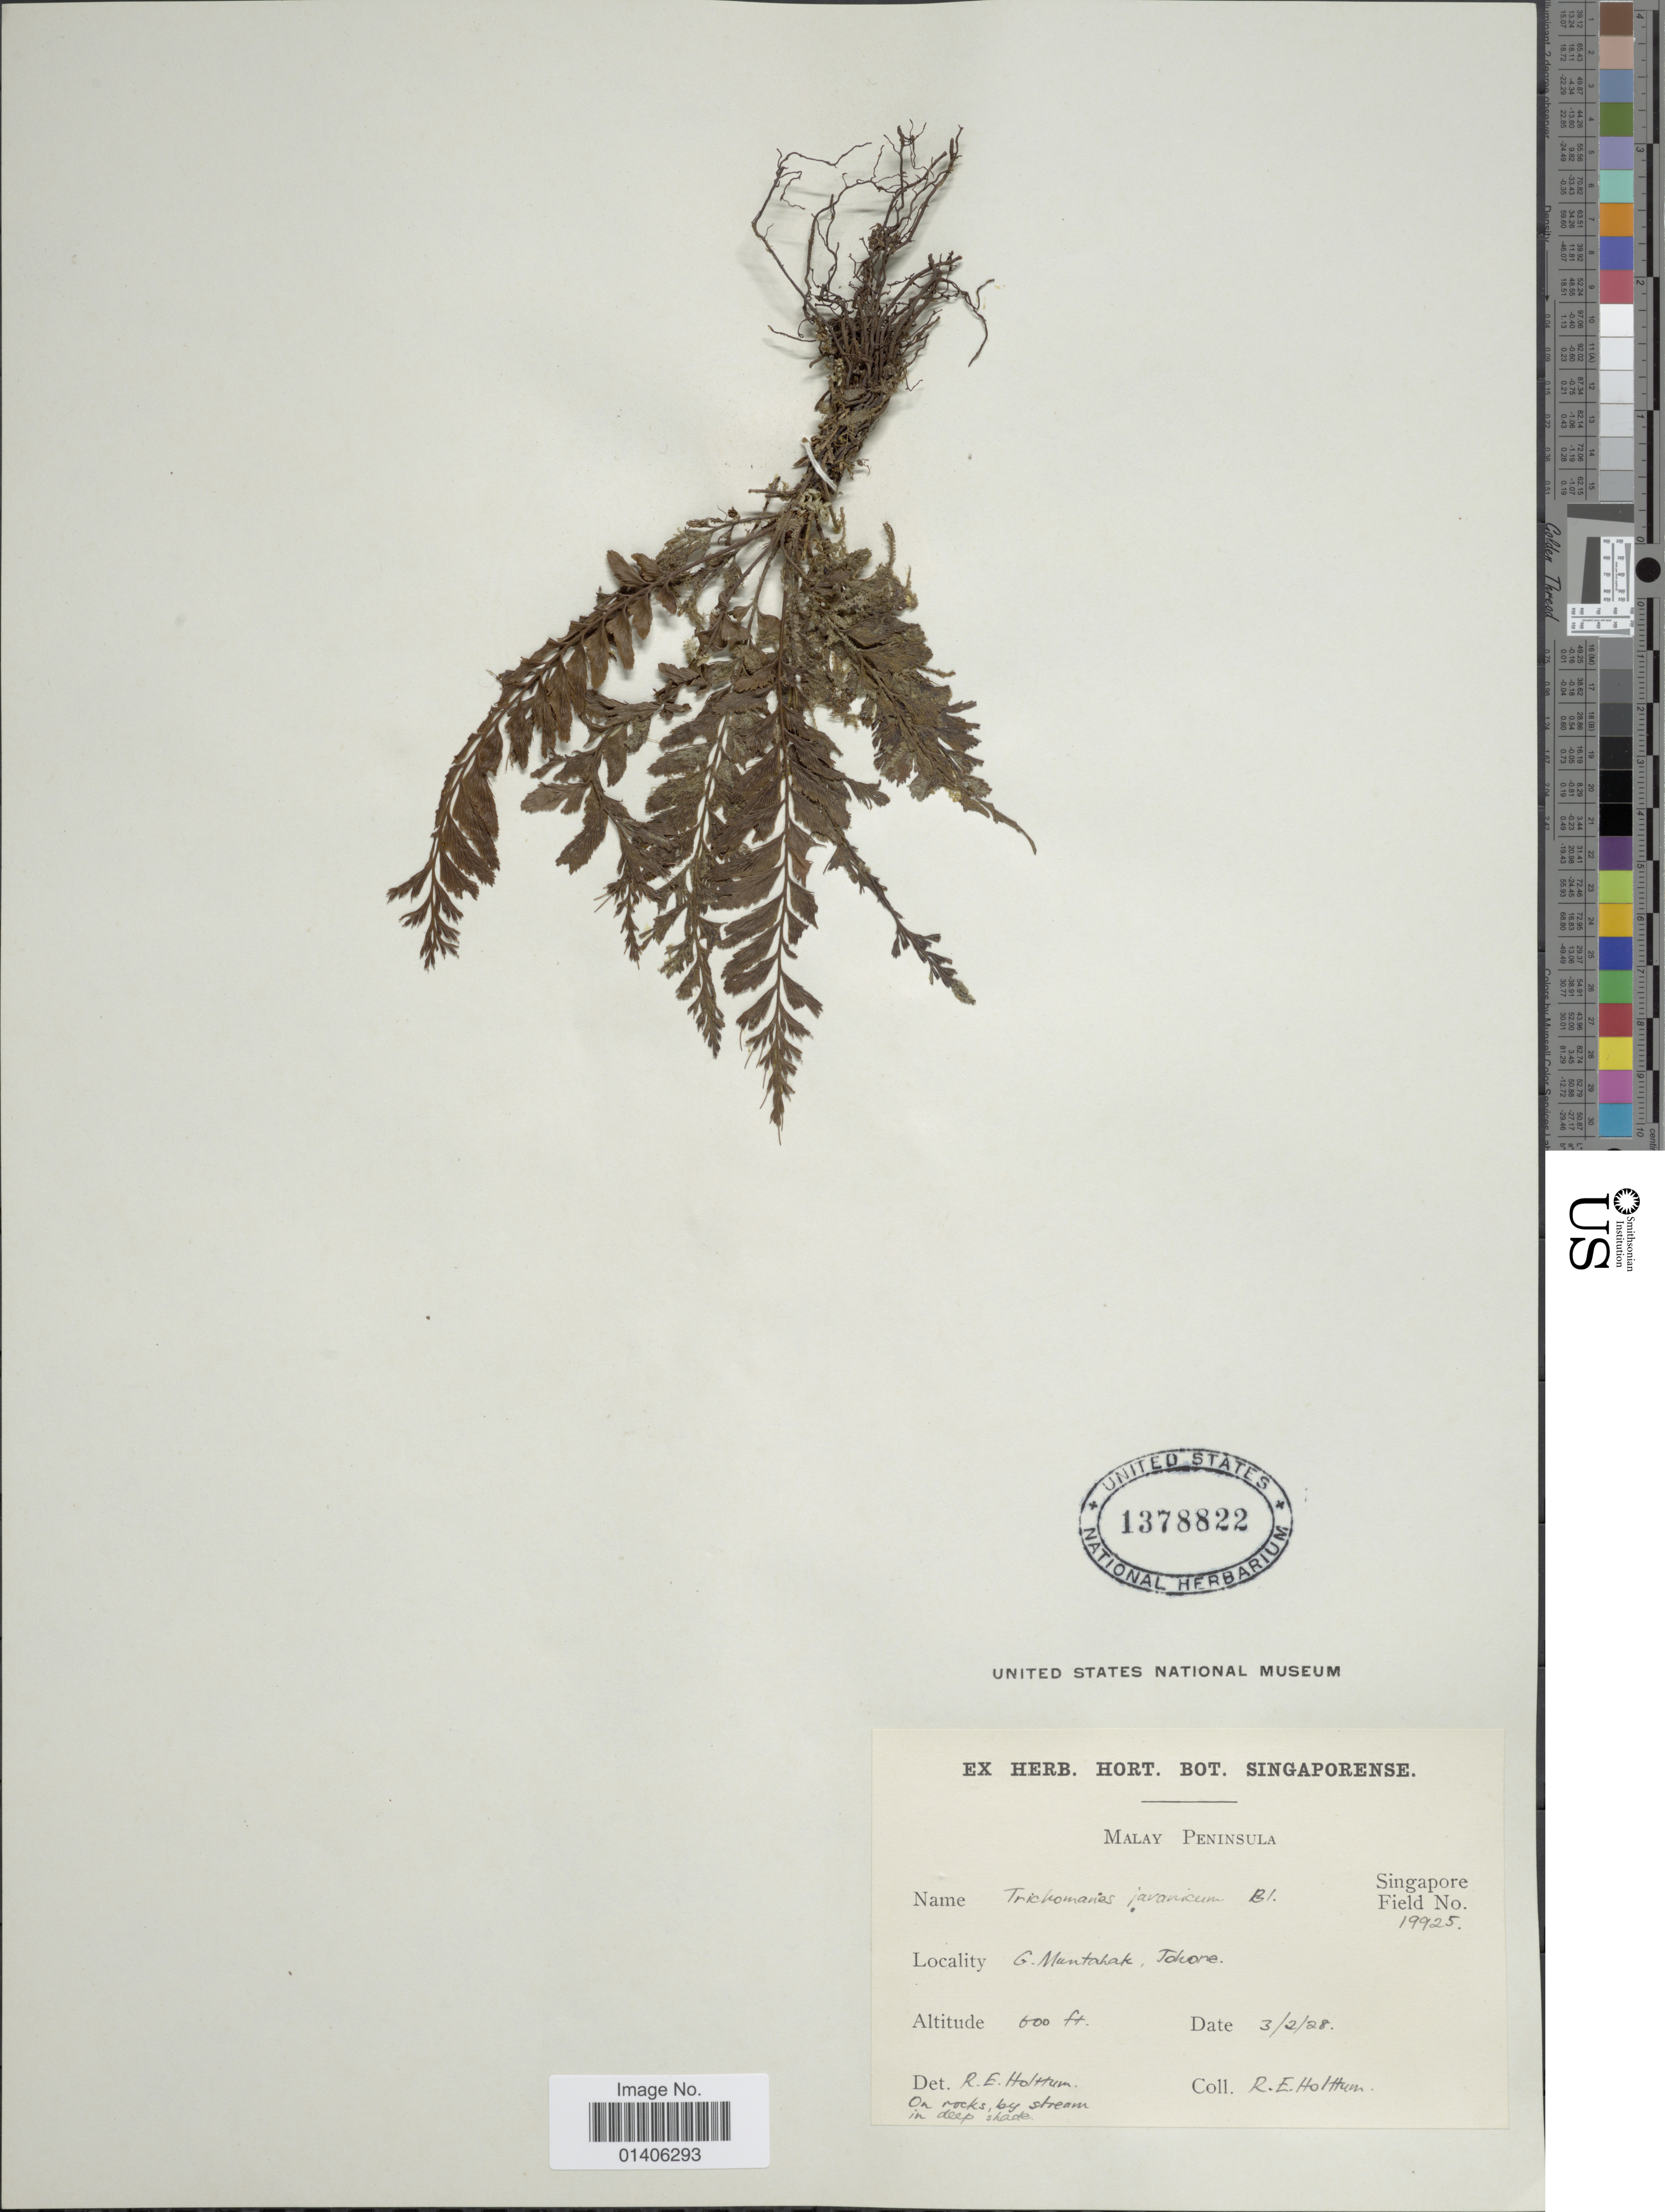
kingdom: Plantae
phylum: Tracheophyta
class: Polypodiopsida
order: Hymenophyllales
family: Hymenophyllaceae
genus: Cephalomanes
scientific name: Cephalomanes javanicum var. javanicum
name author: C. Presl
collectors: R. E. Holttum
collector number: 19925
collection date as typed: Transcribed d/m/y: 3/2/28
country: Singapore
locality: Malay Peninsula, G Mantahak, Johore [interpreted]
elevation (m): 183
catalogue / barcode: US 1378822